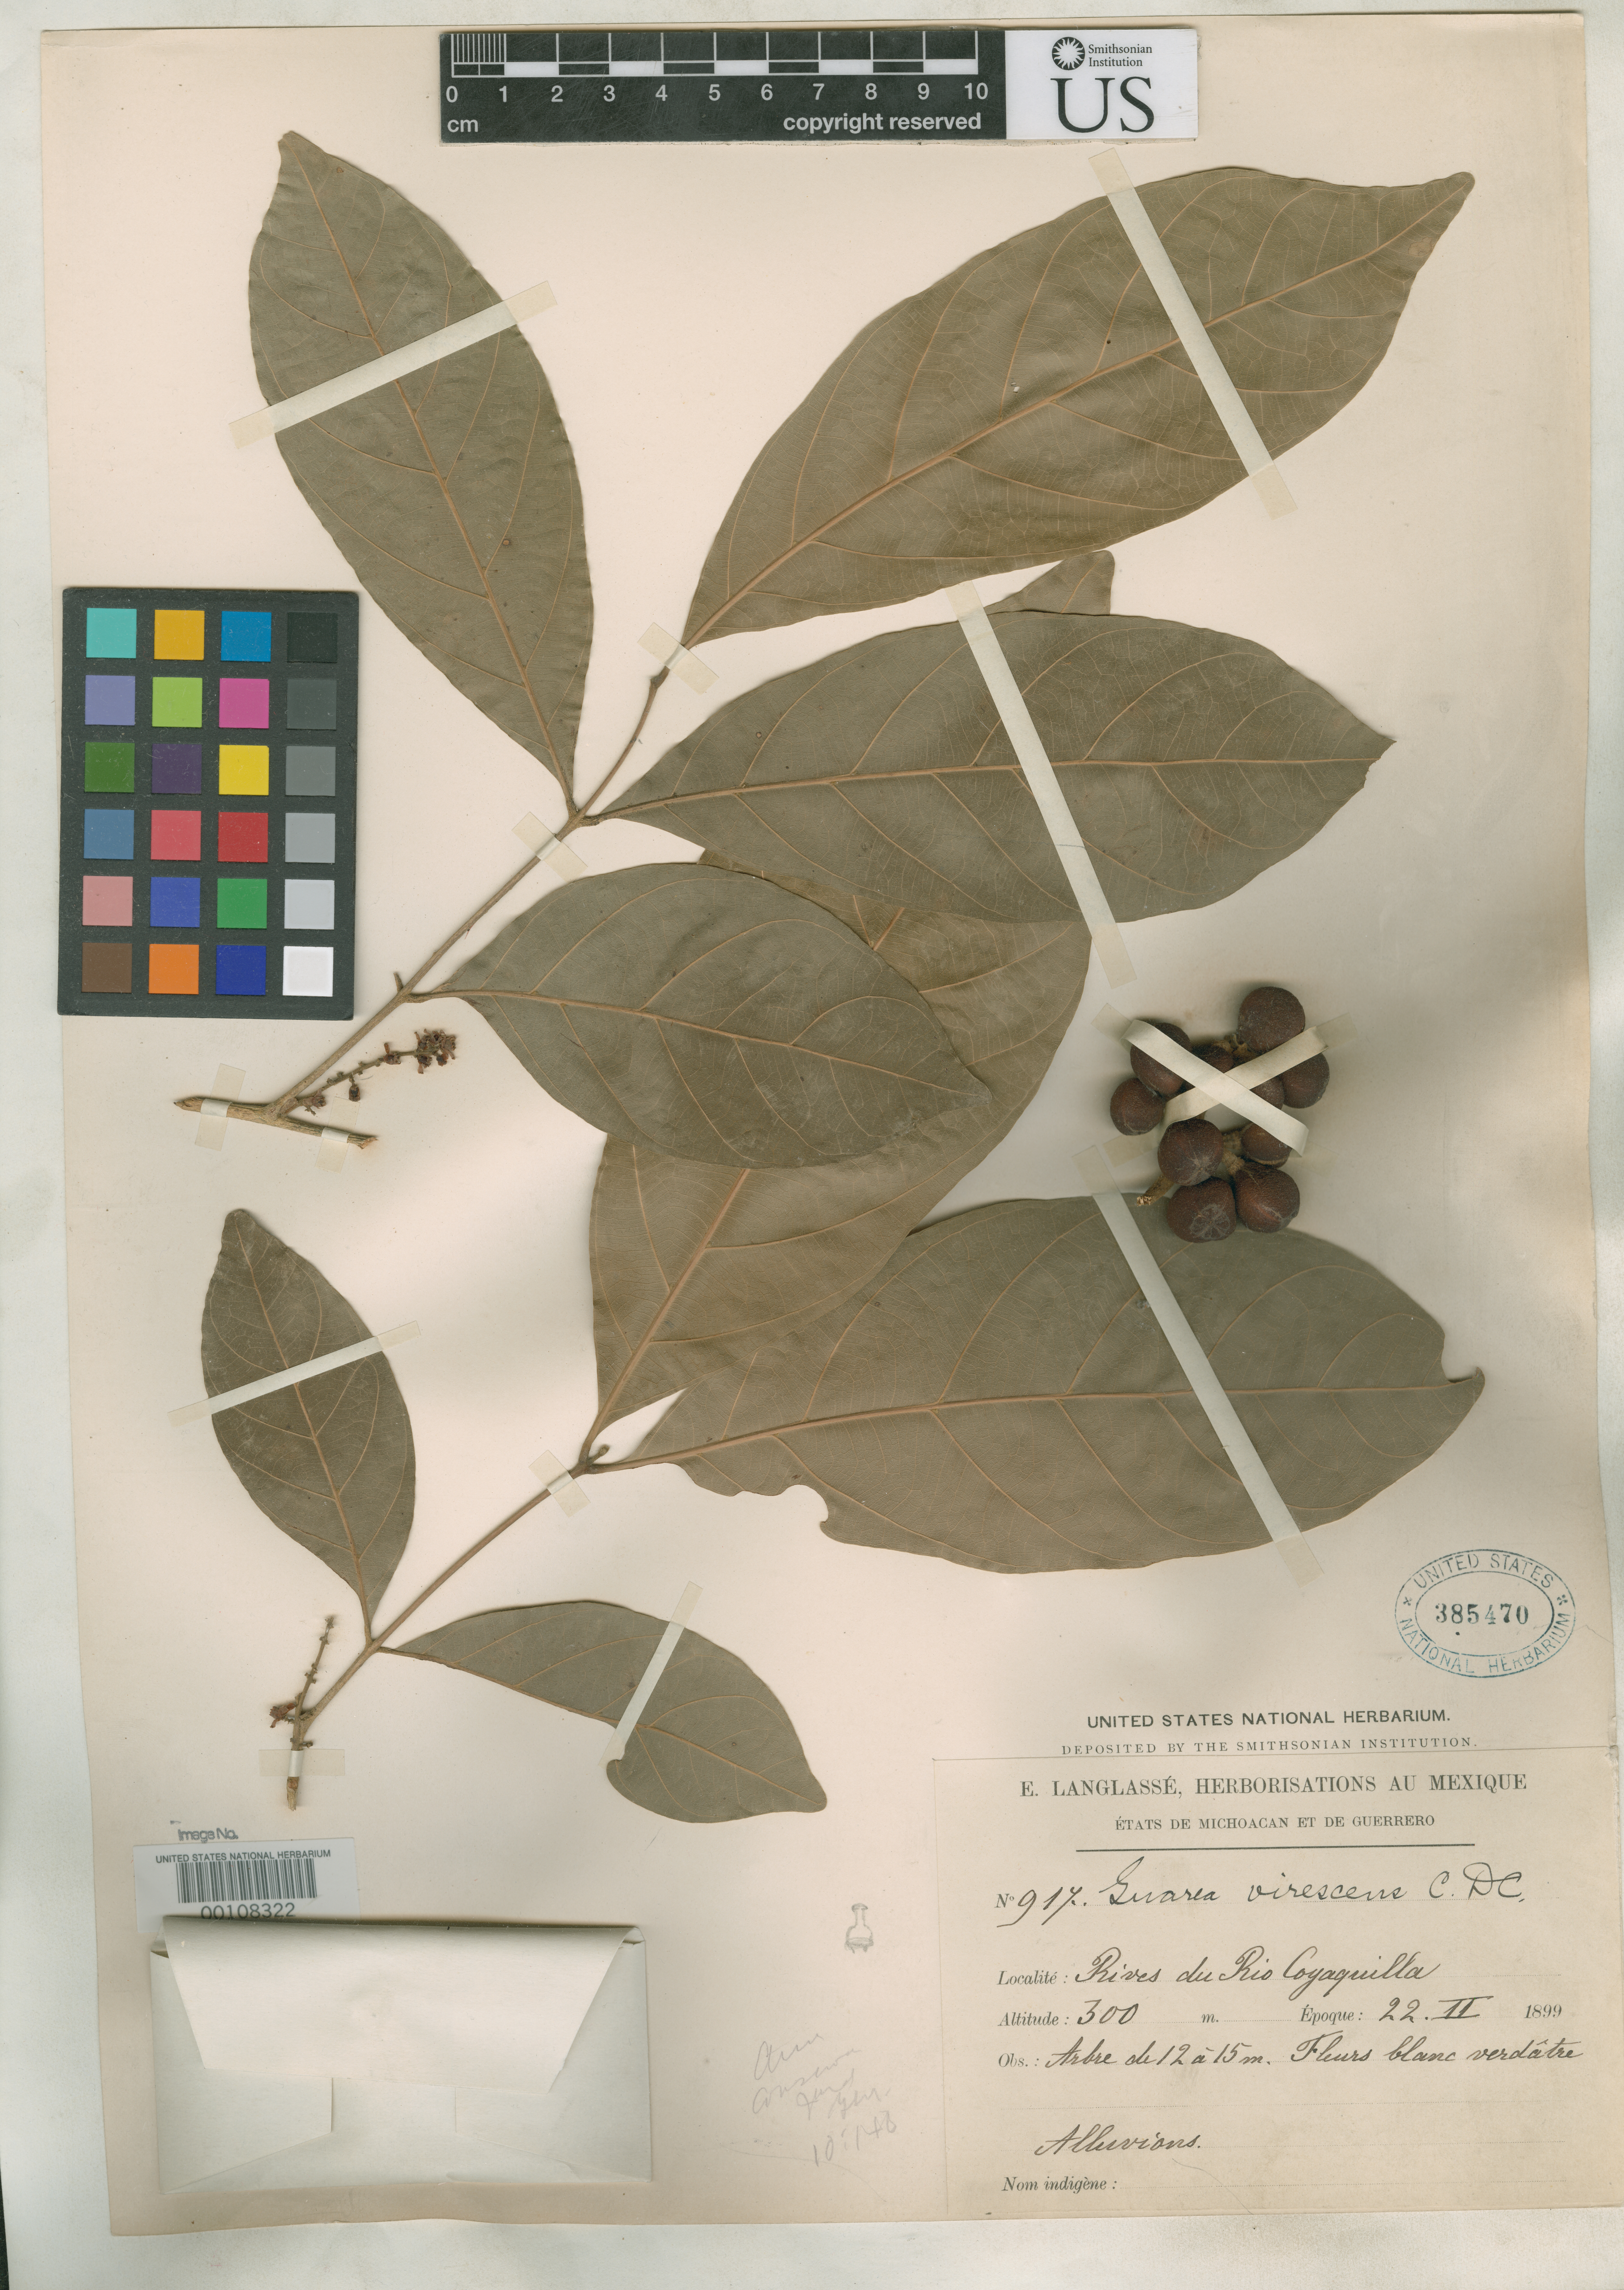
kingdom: Plantae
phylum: Tracheophyta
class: Magnoliopsida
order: Sapindales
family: Meliaceae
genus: Guarea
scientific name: Guarea virescens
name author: C. DC.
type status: Isotype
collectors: E. Langlassé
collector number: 917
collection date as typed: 22 Feb 1899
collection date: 1899-02-22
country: Mexico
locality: Rio Coyaquilla.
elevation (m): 3000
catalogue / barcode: US 385470